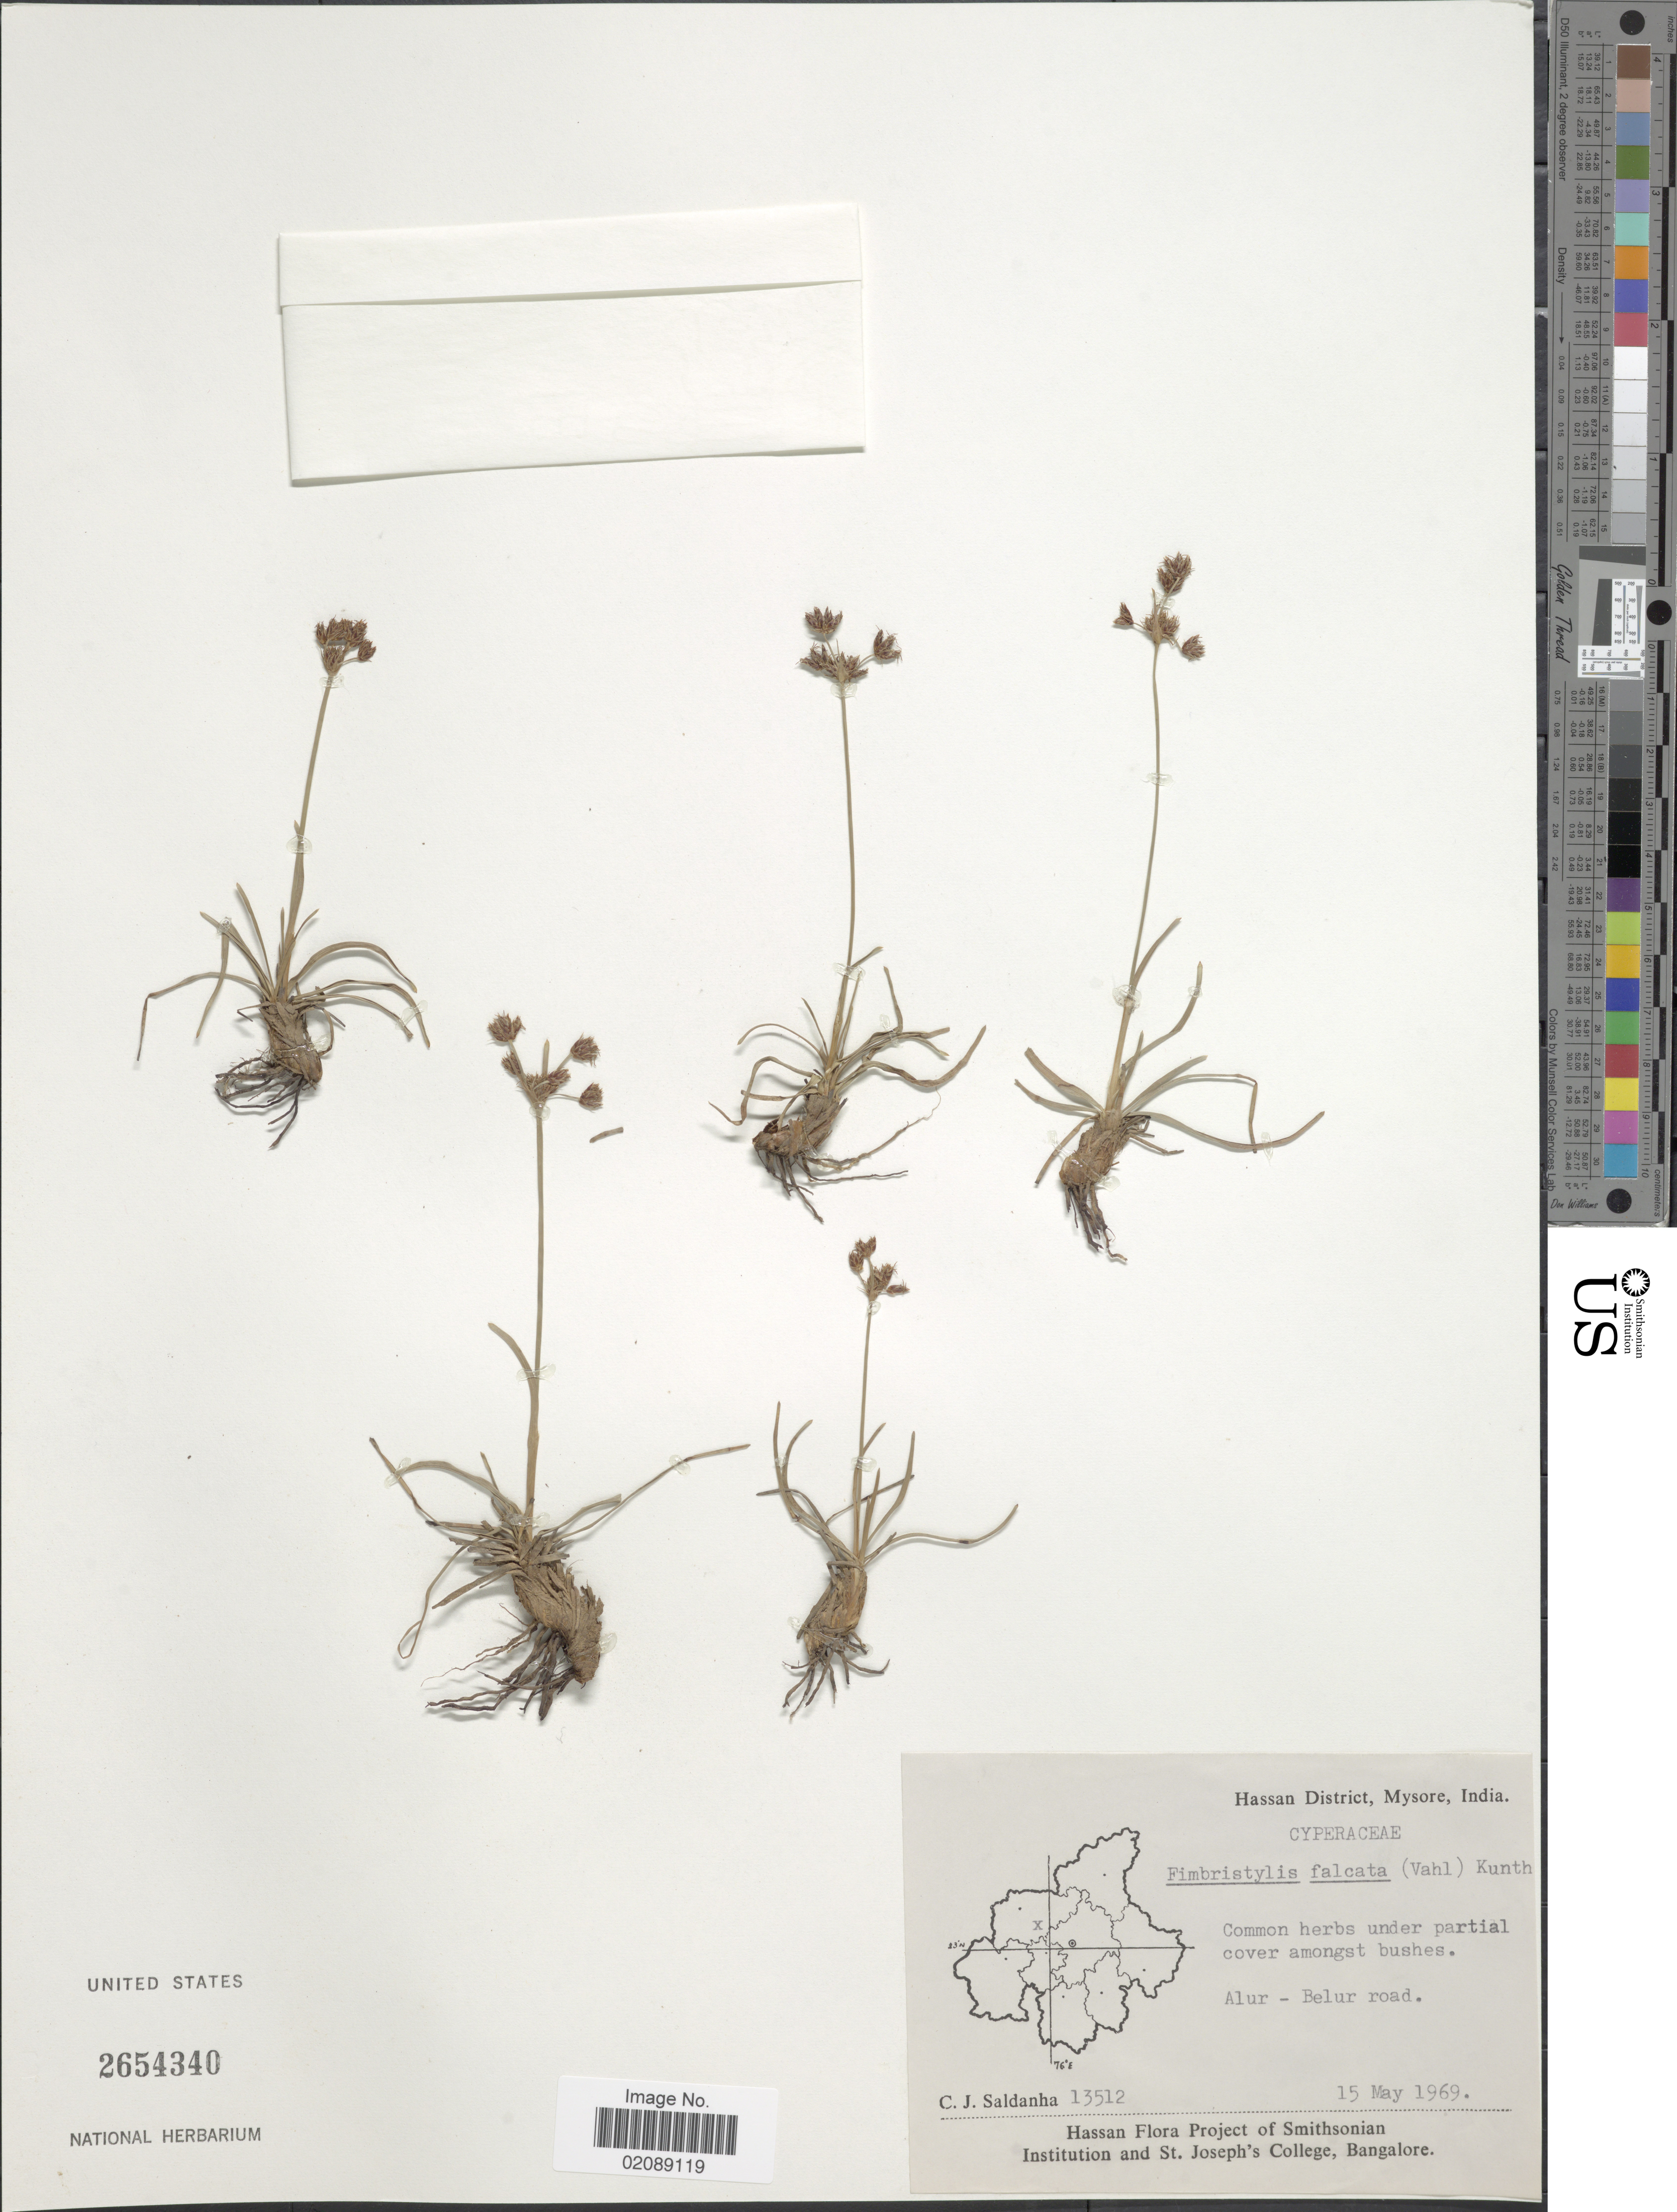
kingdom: Plantae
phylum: Tracheophyta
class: Liliopsida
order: Poales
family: Cyperaceae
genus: Fimbristylis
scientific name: Fimbristylis falcata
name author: (Vahl) Kunth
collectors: C. J. Saldanha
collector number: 13512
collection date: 1969-05-15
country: India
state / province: Karnataka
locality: Hassan District, Mysore, Alur - Belur road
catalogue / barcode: US 2654340